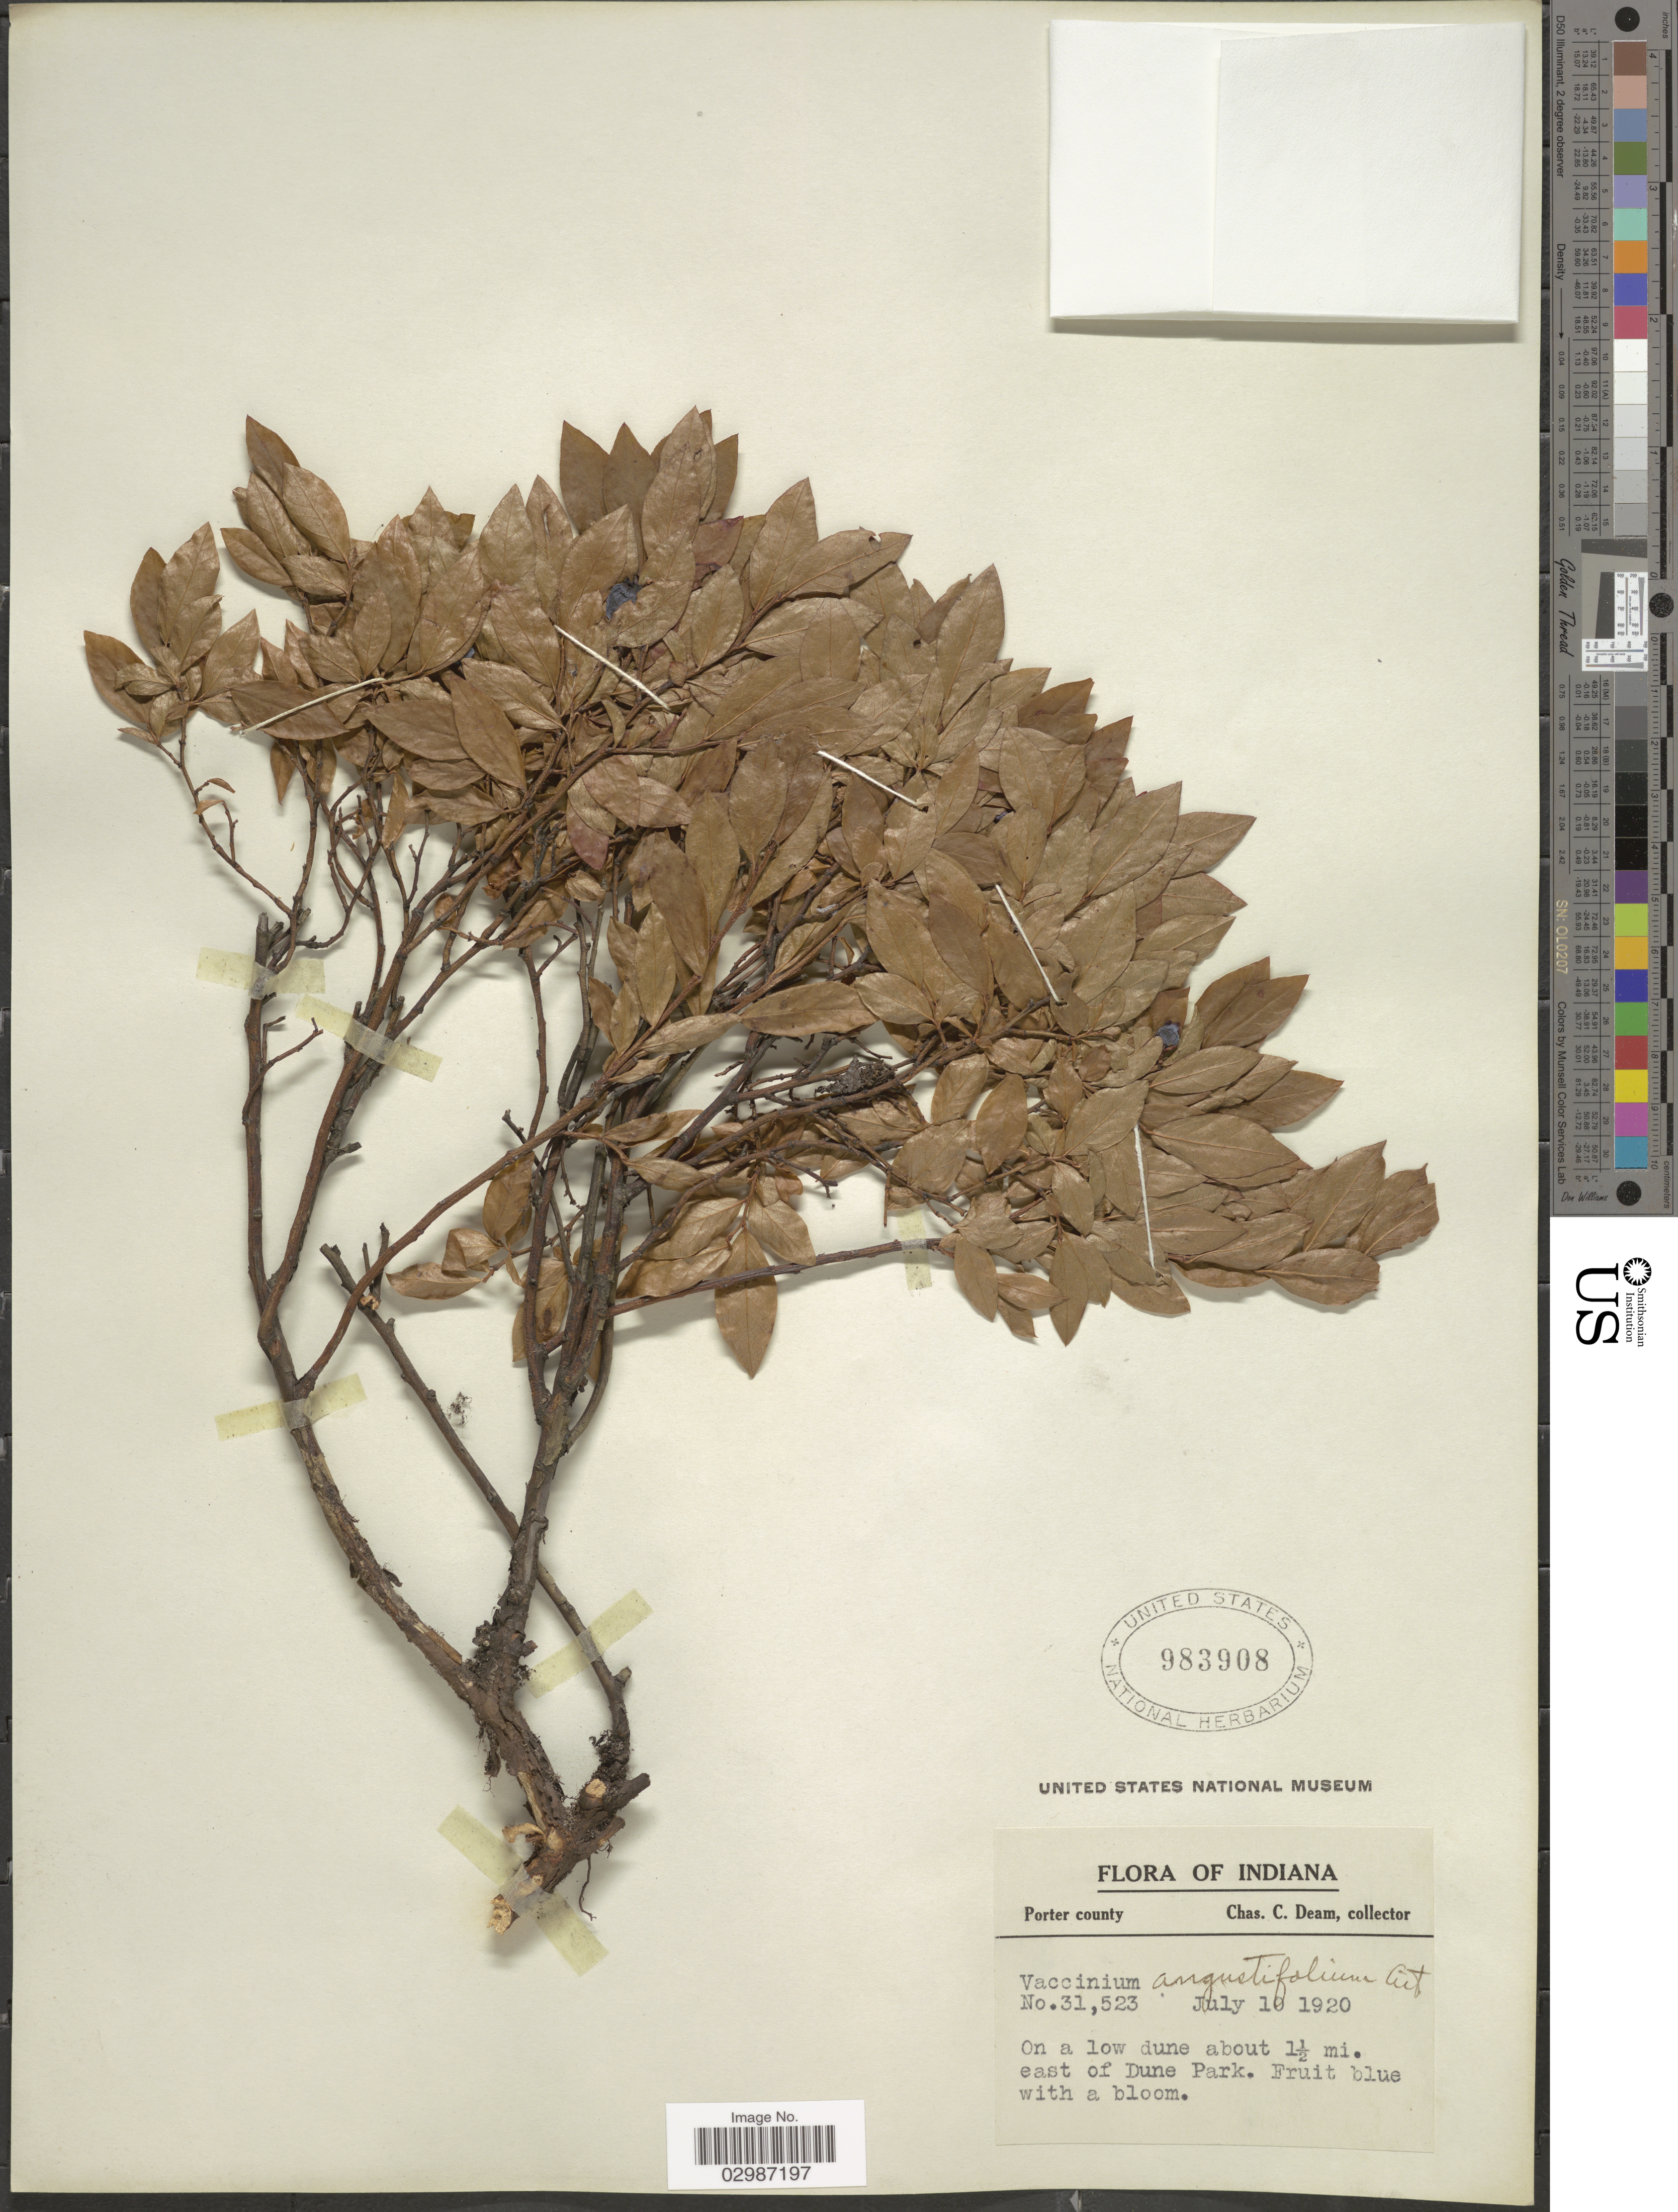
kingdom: Plantae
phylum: Tracheophyta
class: Magnoliopsida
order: Ericales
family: Ericaceae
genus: Vaccinium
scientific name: Vaccinium angustifolium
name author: Aiton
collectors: C. C. Deam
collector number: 31523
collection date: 1920-07-10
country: United States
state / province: Indiana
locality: Porter county. On a low dune about 1½ mi. east of Dune Park.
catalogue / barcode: US 983908